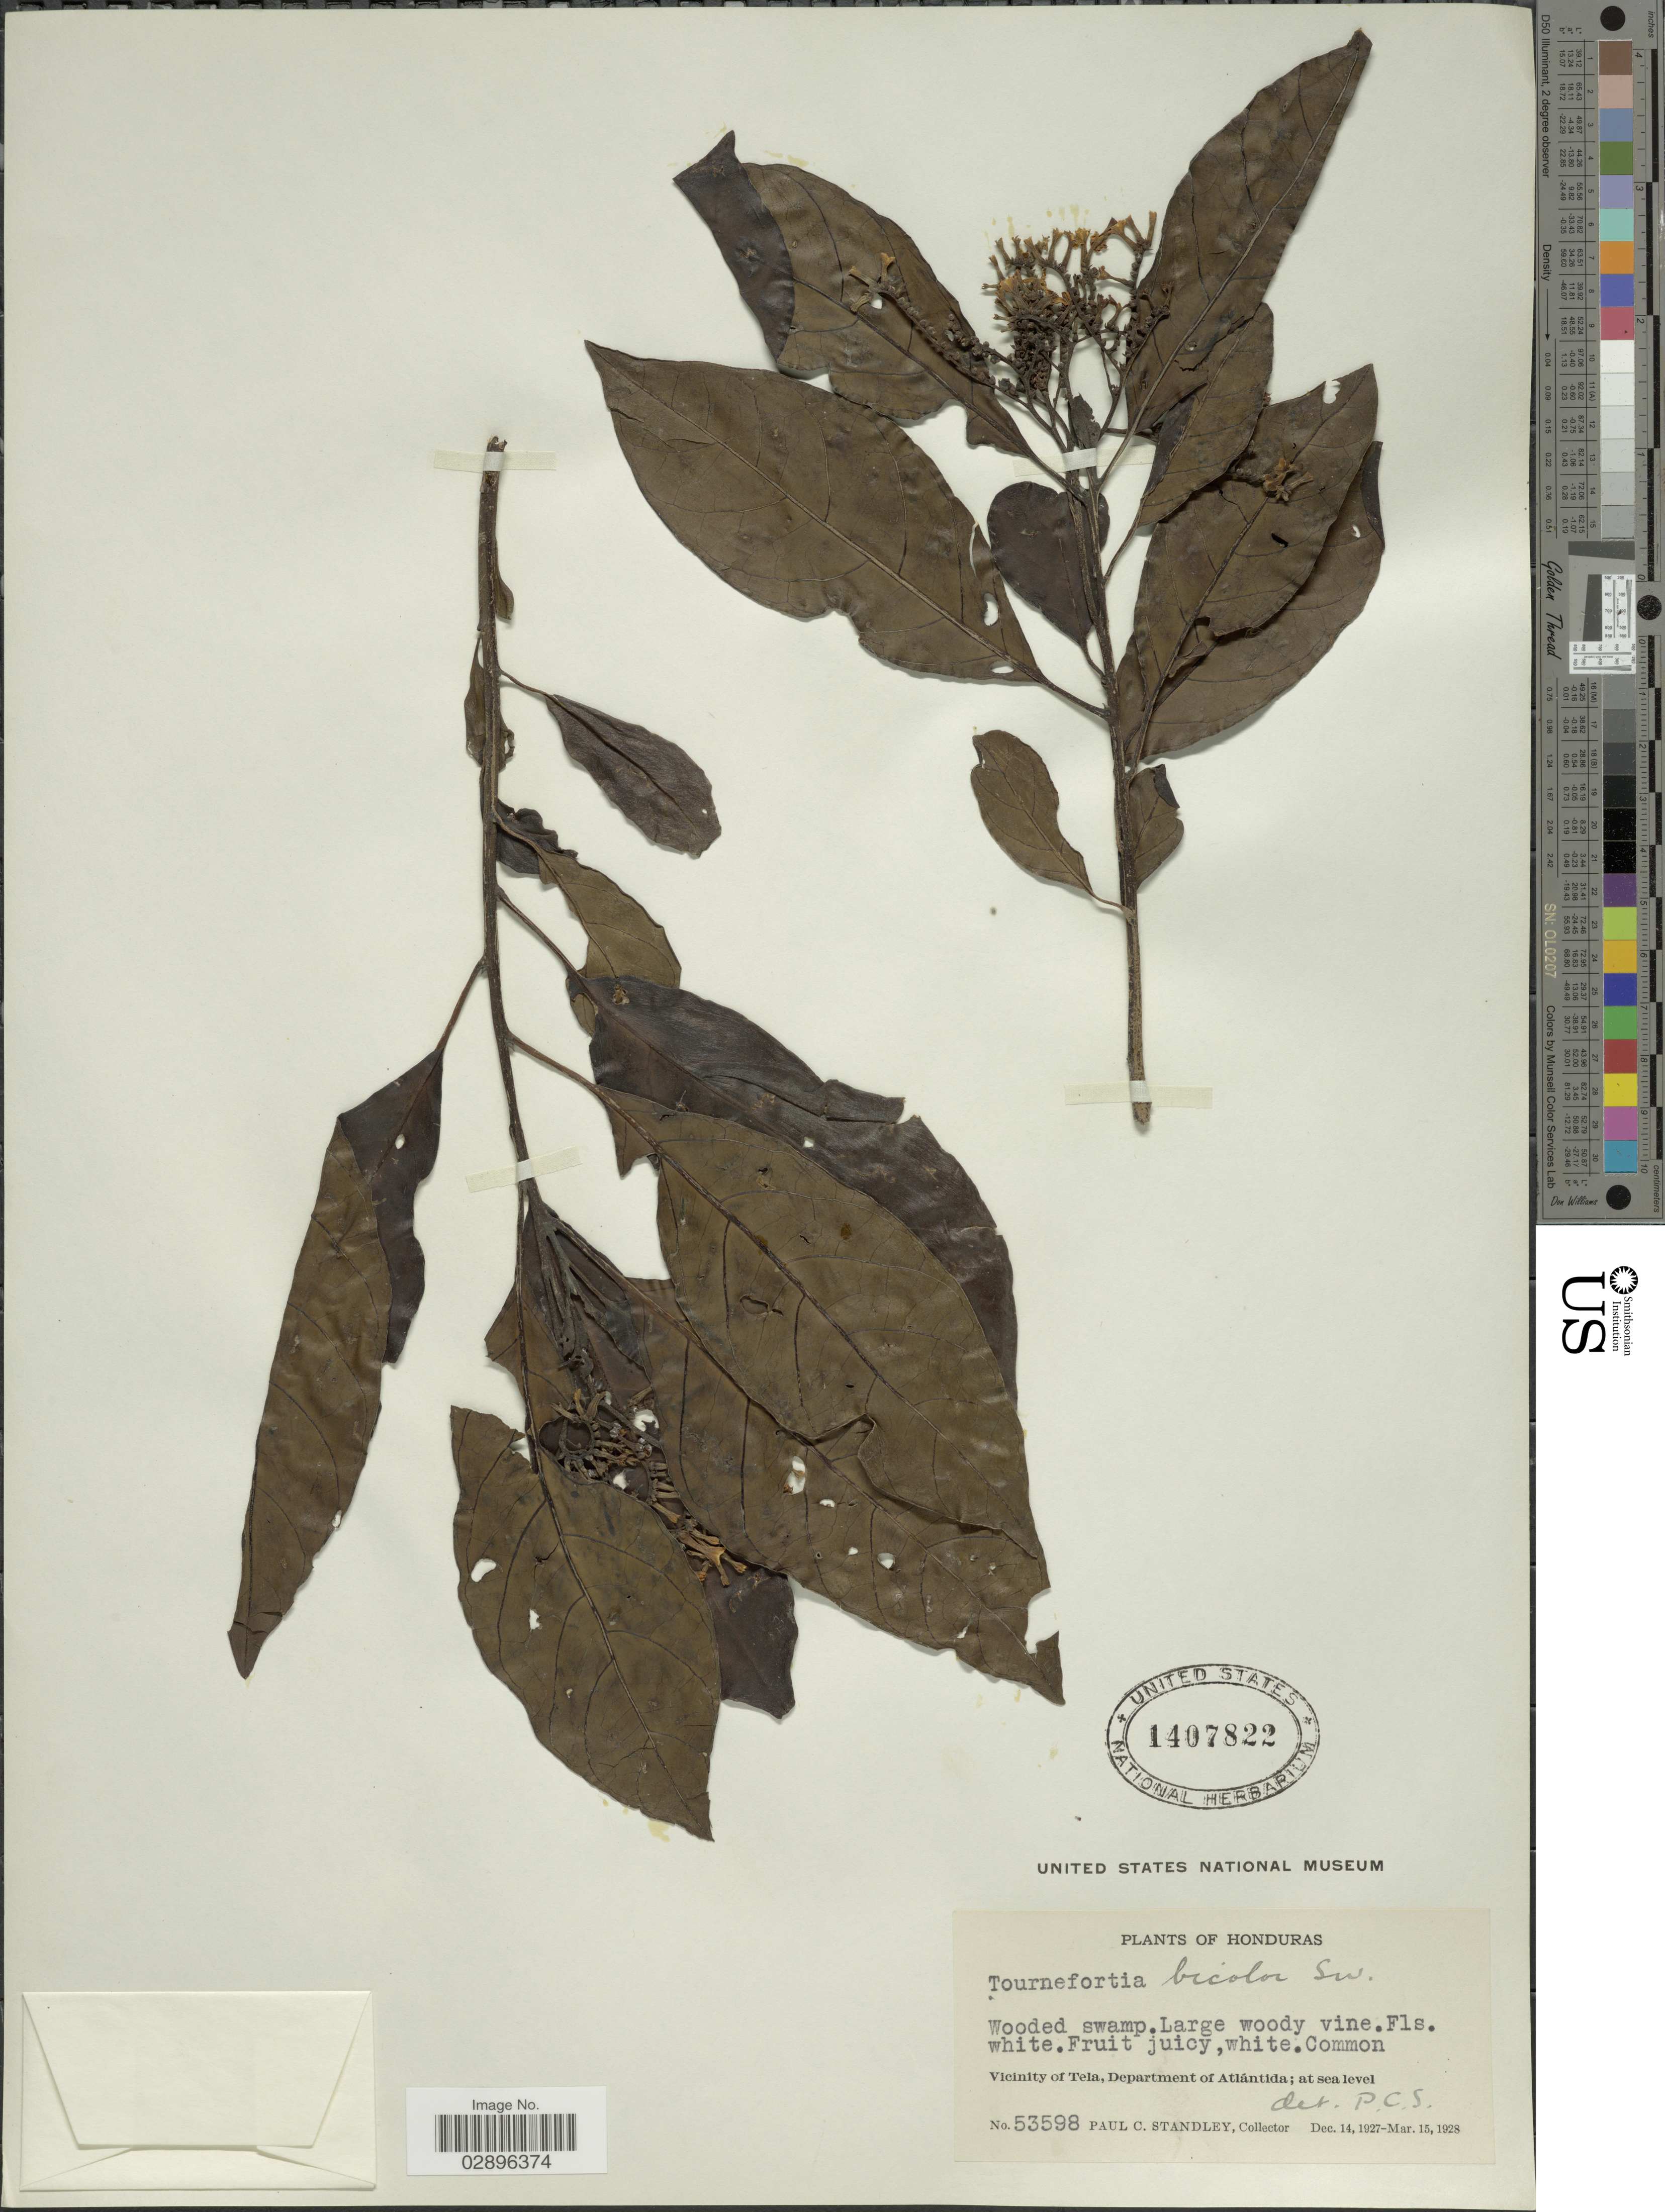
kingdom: Plantae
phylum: Tracheophyta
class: Magnoliopsida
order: Boraginales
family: Heliotropiaceae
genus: Tournefortia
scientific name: Tournefortia bicolor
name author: Sw.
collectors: P. C. Standley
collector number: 53598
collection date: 1927-12-14/1928-03-15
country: Honduras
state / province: Atlántida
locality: Vicinity of Tela, Department of Atlántida.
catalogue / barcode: US 1407822